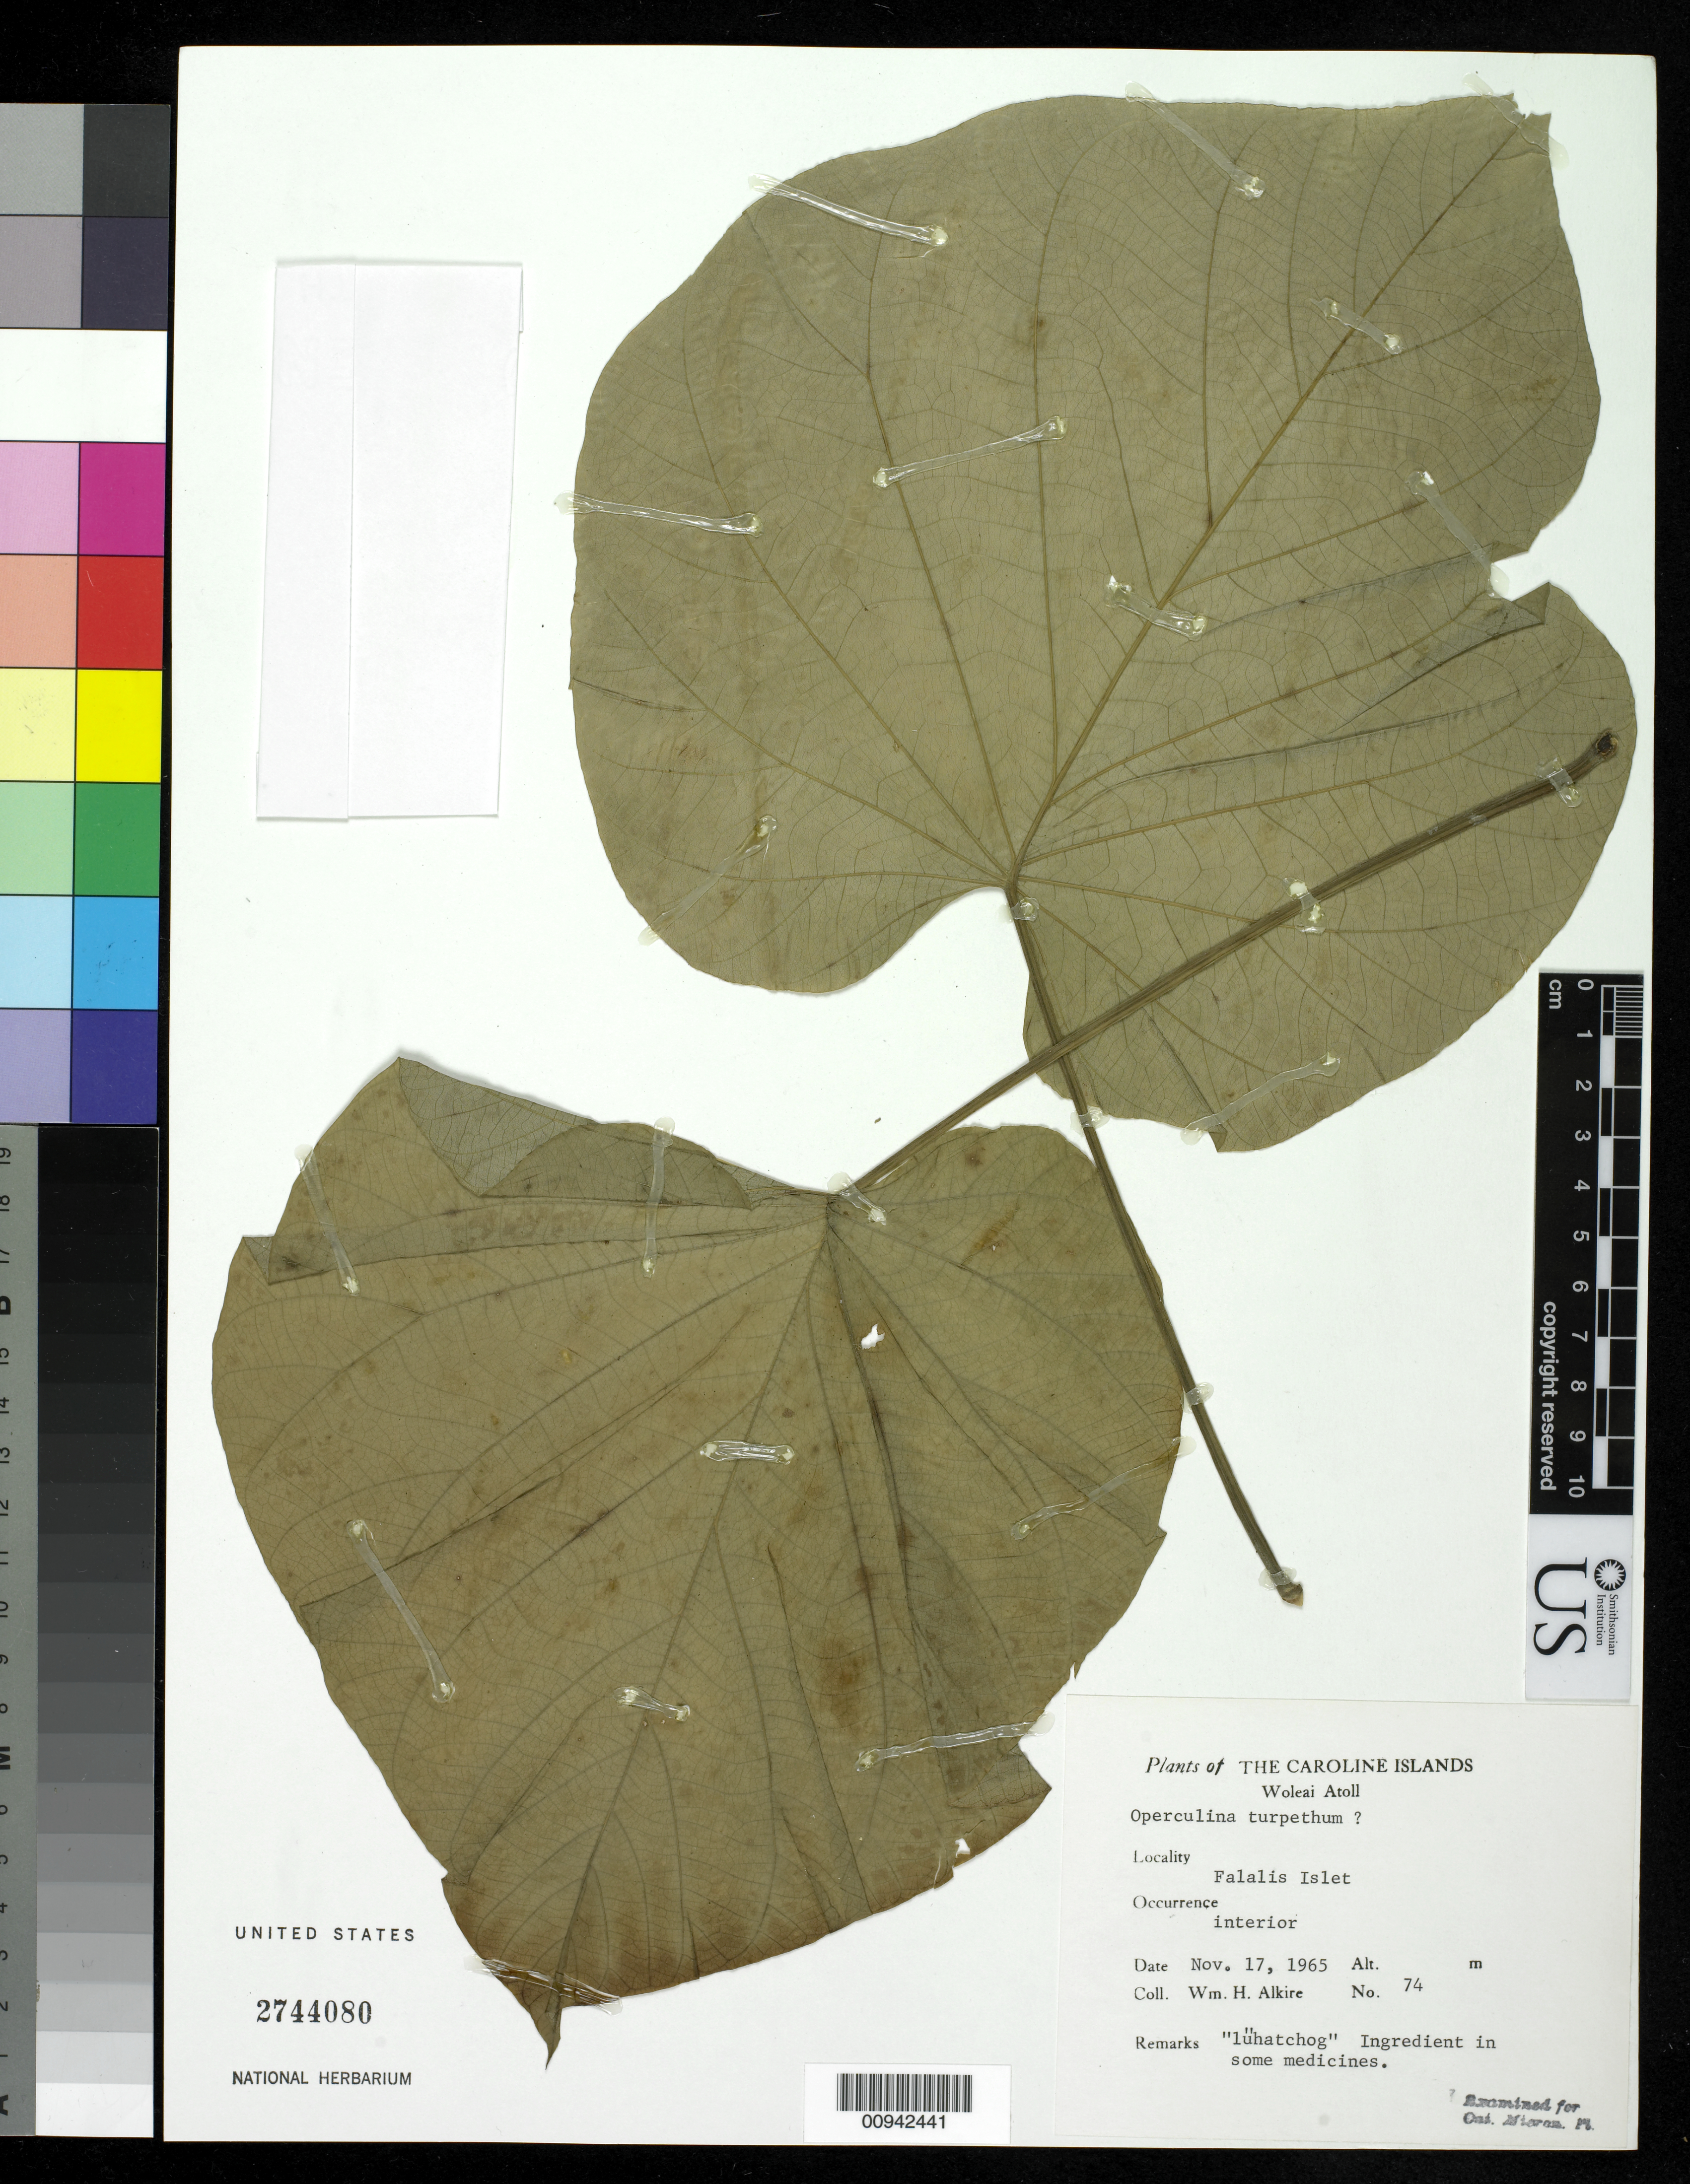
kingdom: Plantae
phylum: Tracheophyta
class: Magnoliopsida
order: Solanales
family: Convolvulaceae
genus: Operculina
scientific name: Operculina turpethum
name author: (L.) Silva Manso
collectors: W. Alkire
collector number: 74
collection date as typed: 17 Nov 1965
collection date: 1965-11-17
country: Micronesia, Federated States of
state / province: Yap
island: Woleai Atoll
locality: Falalis Islet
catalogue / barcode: US 2744080